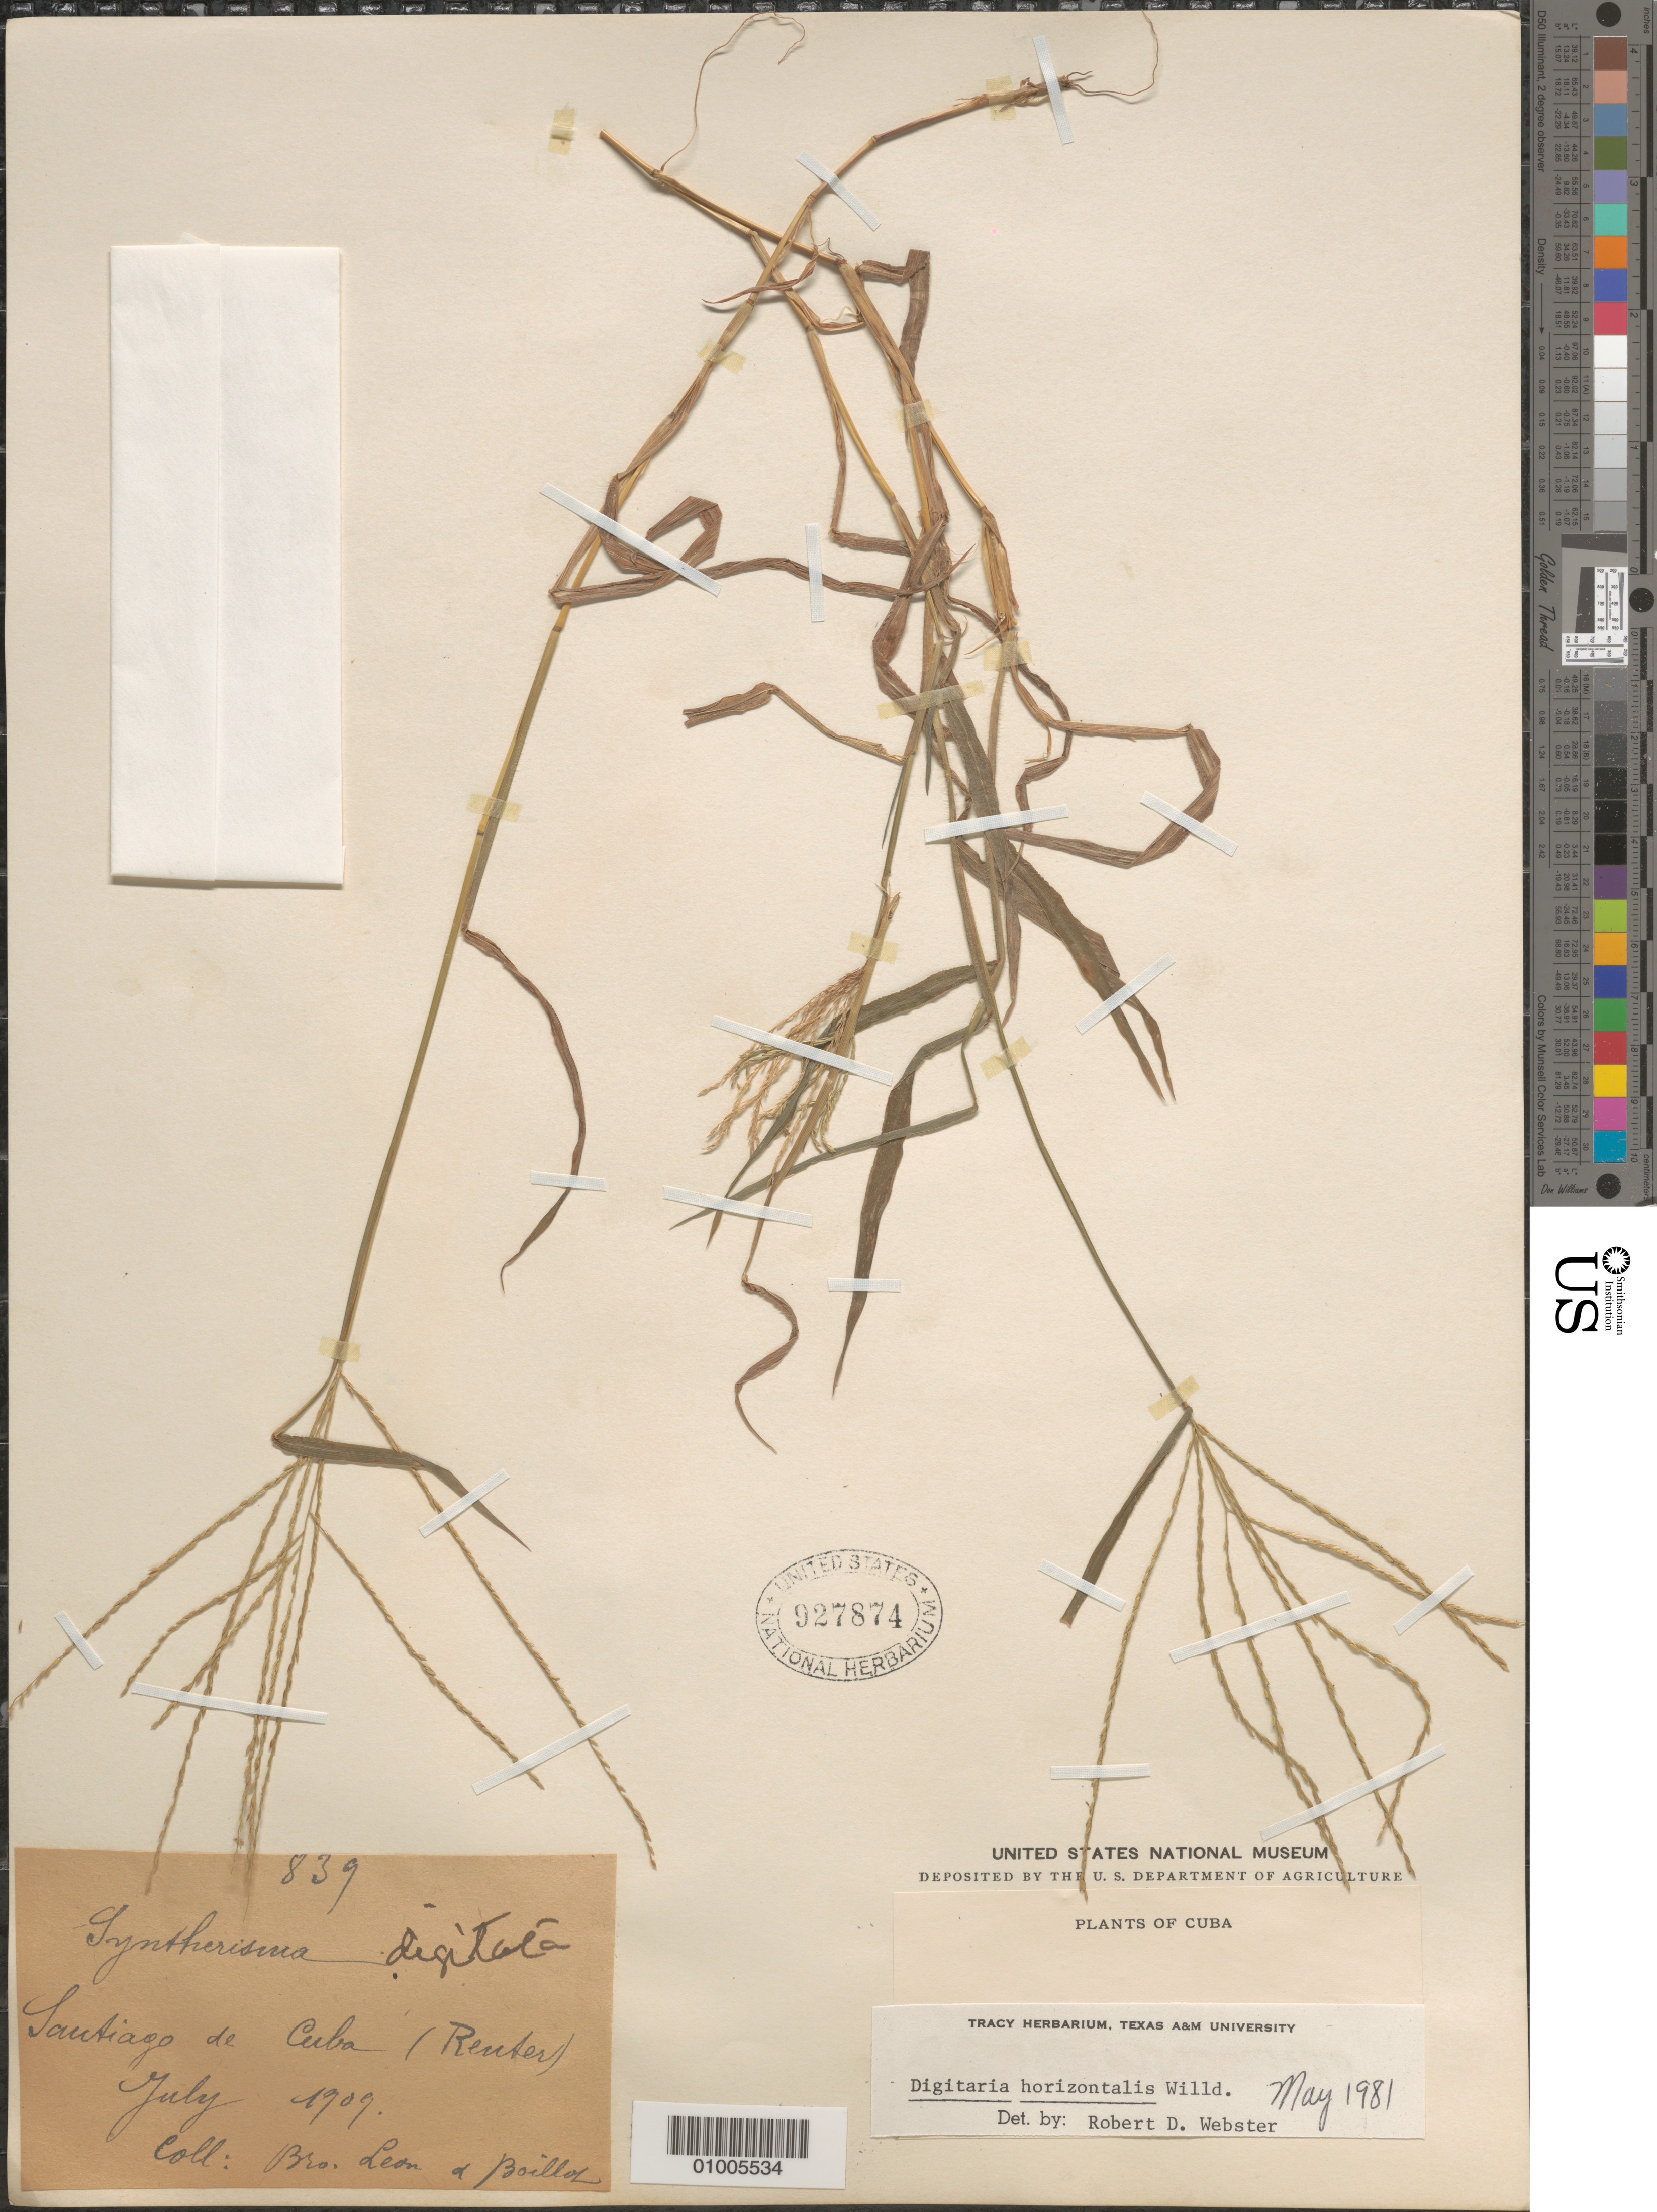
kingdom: Plantae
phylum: Tracheophyta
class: Liliopsida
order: Poales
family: Poaceae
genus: Digitaria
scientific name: Digitaria horizontalis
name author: Willd.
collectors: Bro. León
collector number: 839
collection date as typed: Jul 1909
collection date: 1909-07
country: Cuba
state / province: Santiago de Cuba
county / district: Santiago De Cuba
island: Cuba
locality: Santiago de Cuba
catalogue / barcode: US 927874